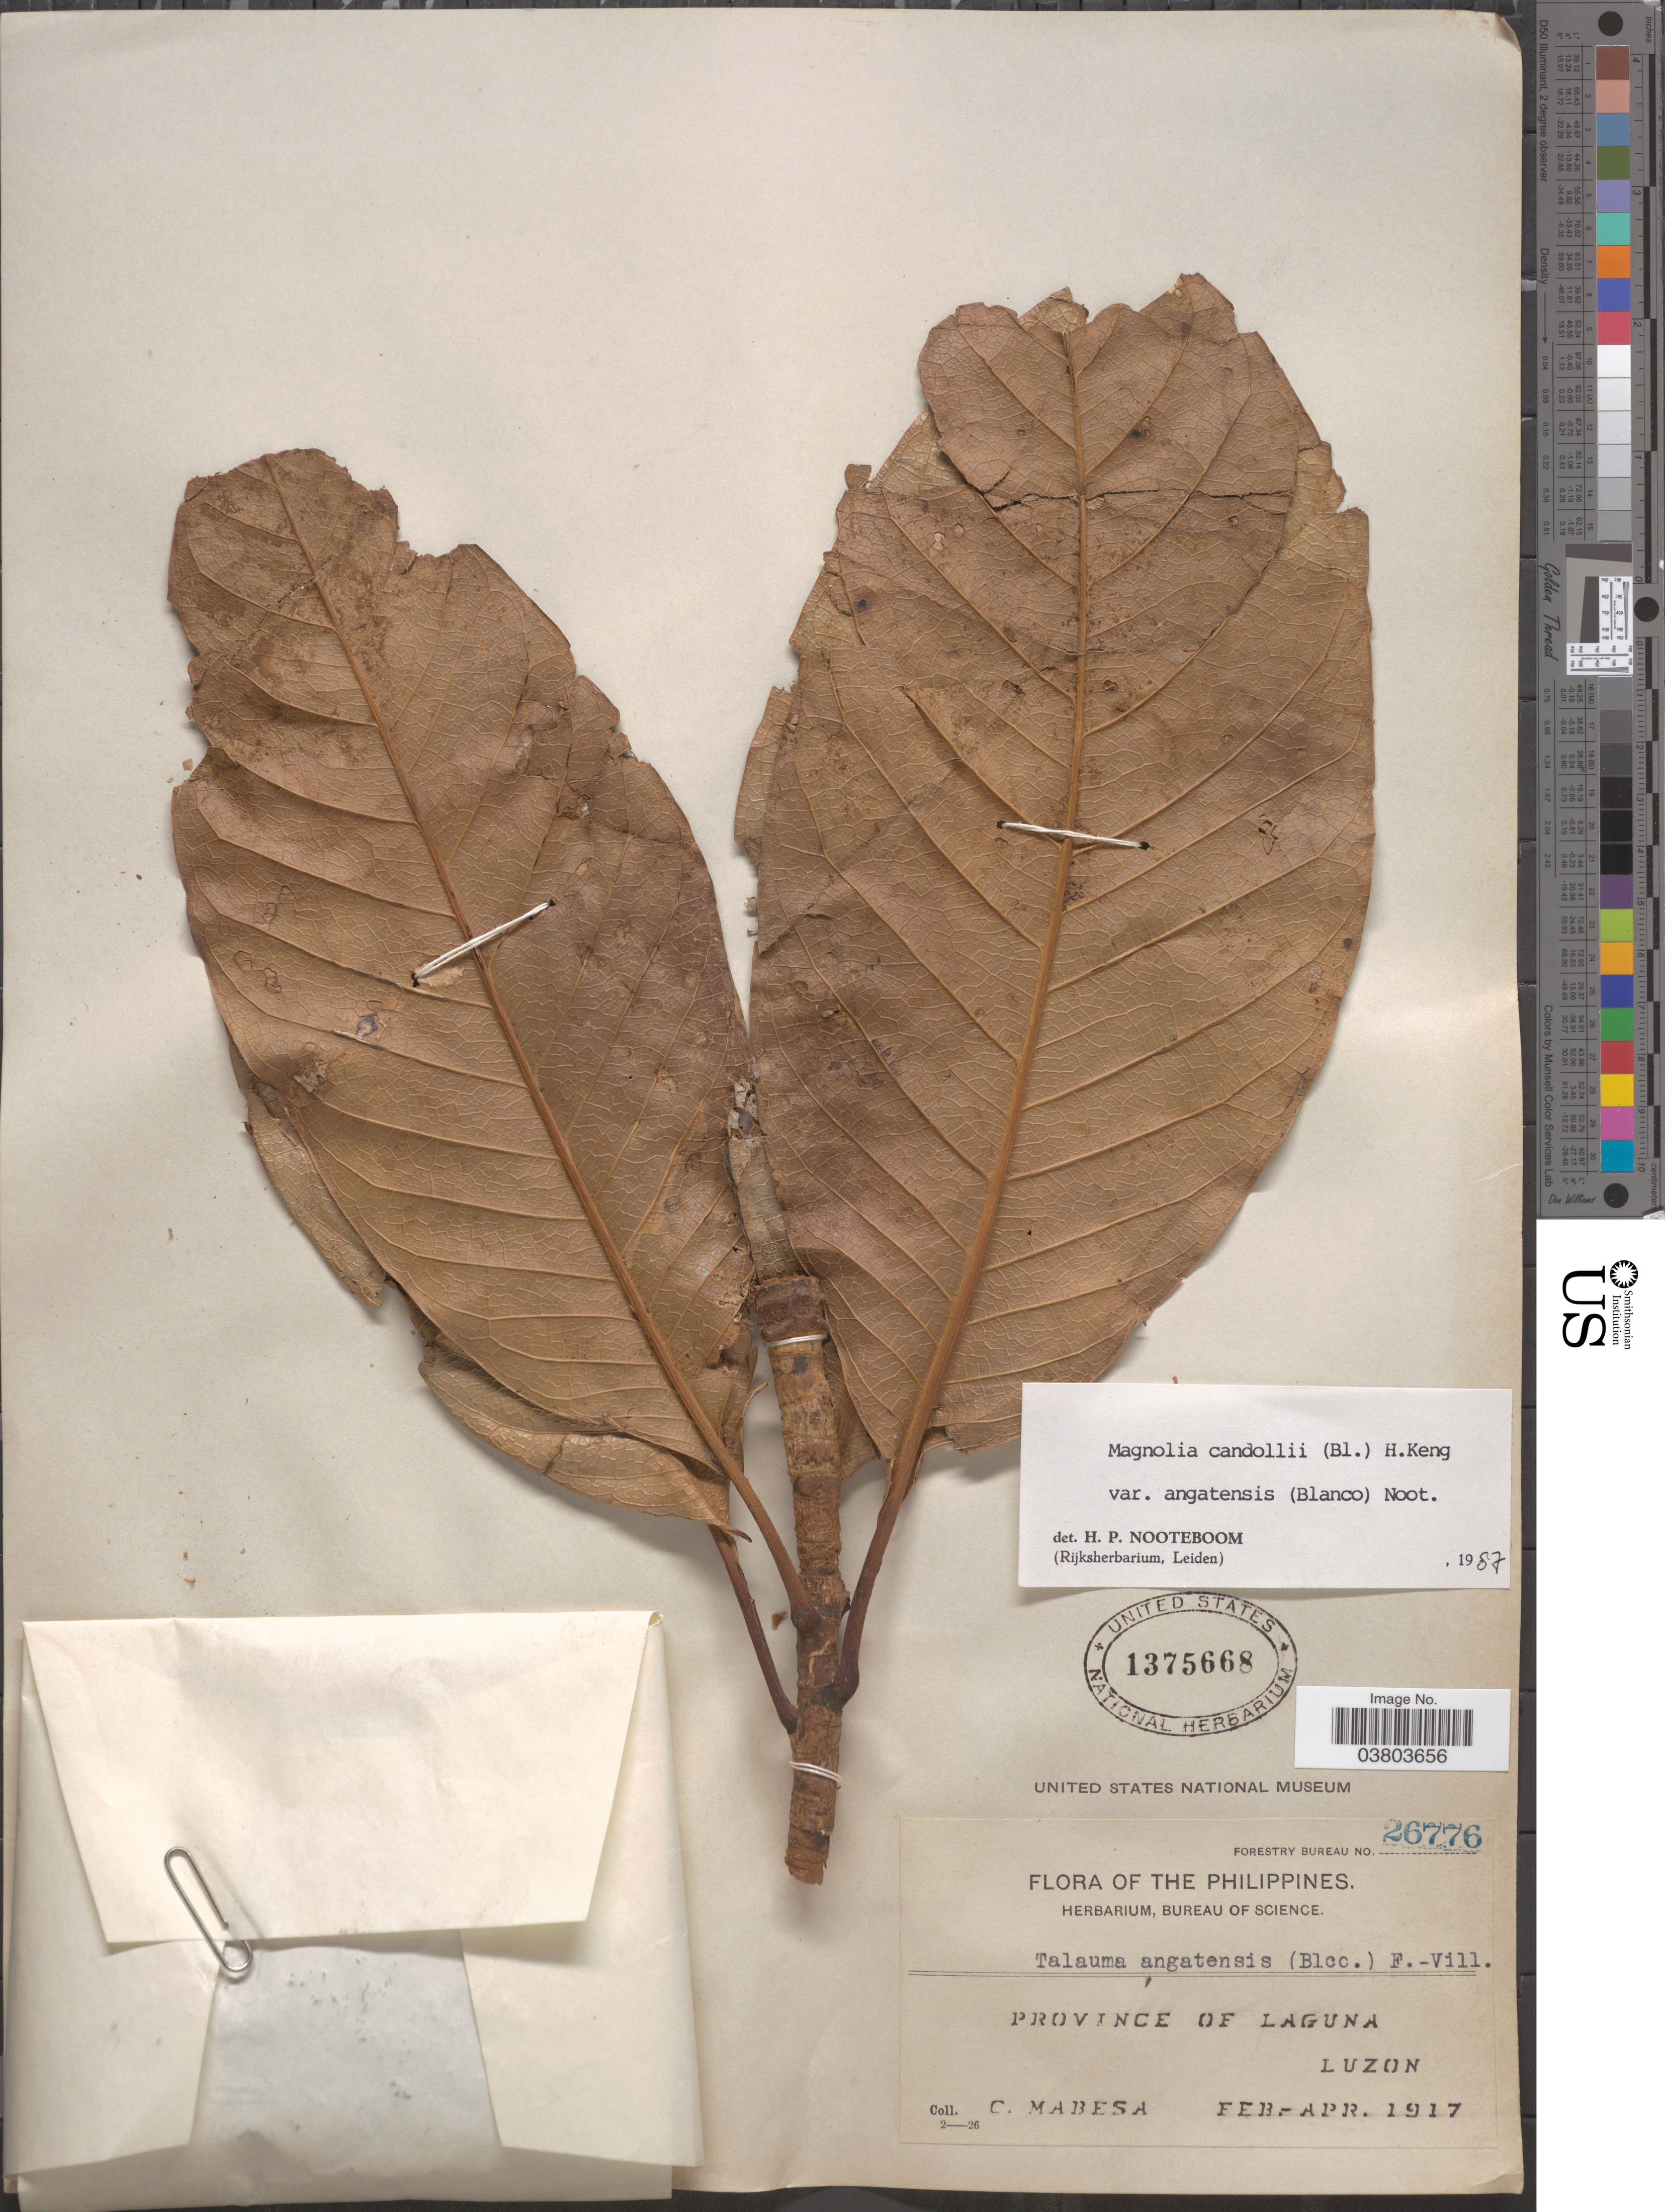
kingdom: Plantae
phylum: Tracheophyta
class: Magnoliopsida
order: Magnoliales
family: Magnoliaceae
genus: Magnolia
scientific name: Magnolia candollei var. angatensis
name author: (Blanco) Noot.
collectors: C. Mabesa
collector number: Forestry Bureau 26776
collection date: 1917-02/1917-04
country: Philippines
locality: Province of Laguna. Luzon.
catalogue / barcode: US 1375668